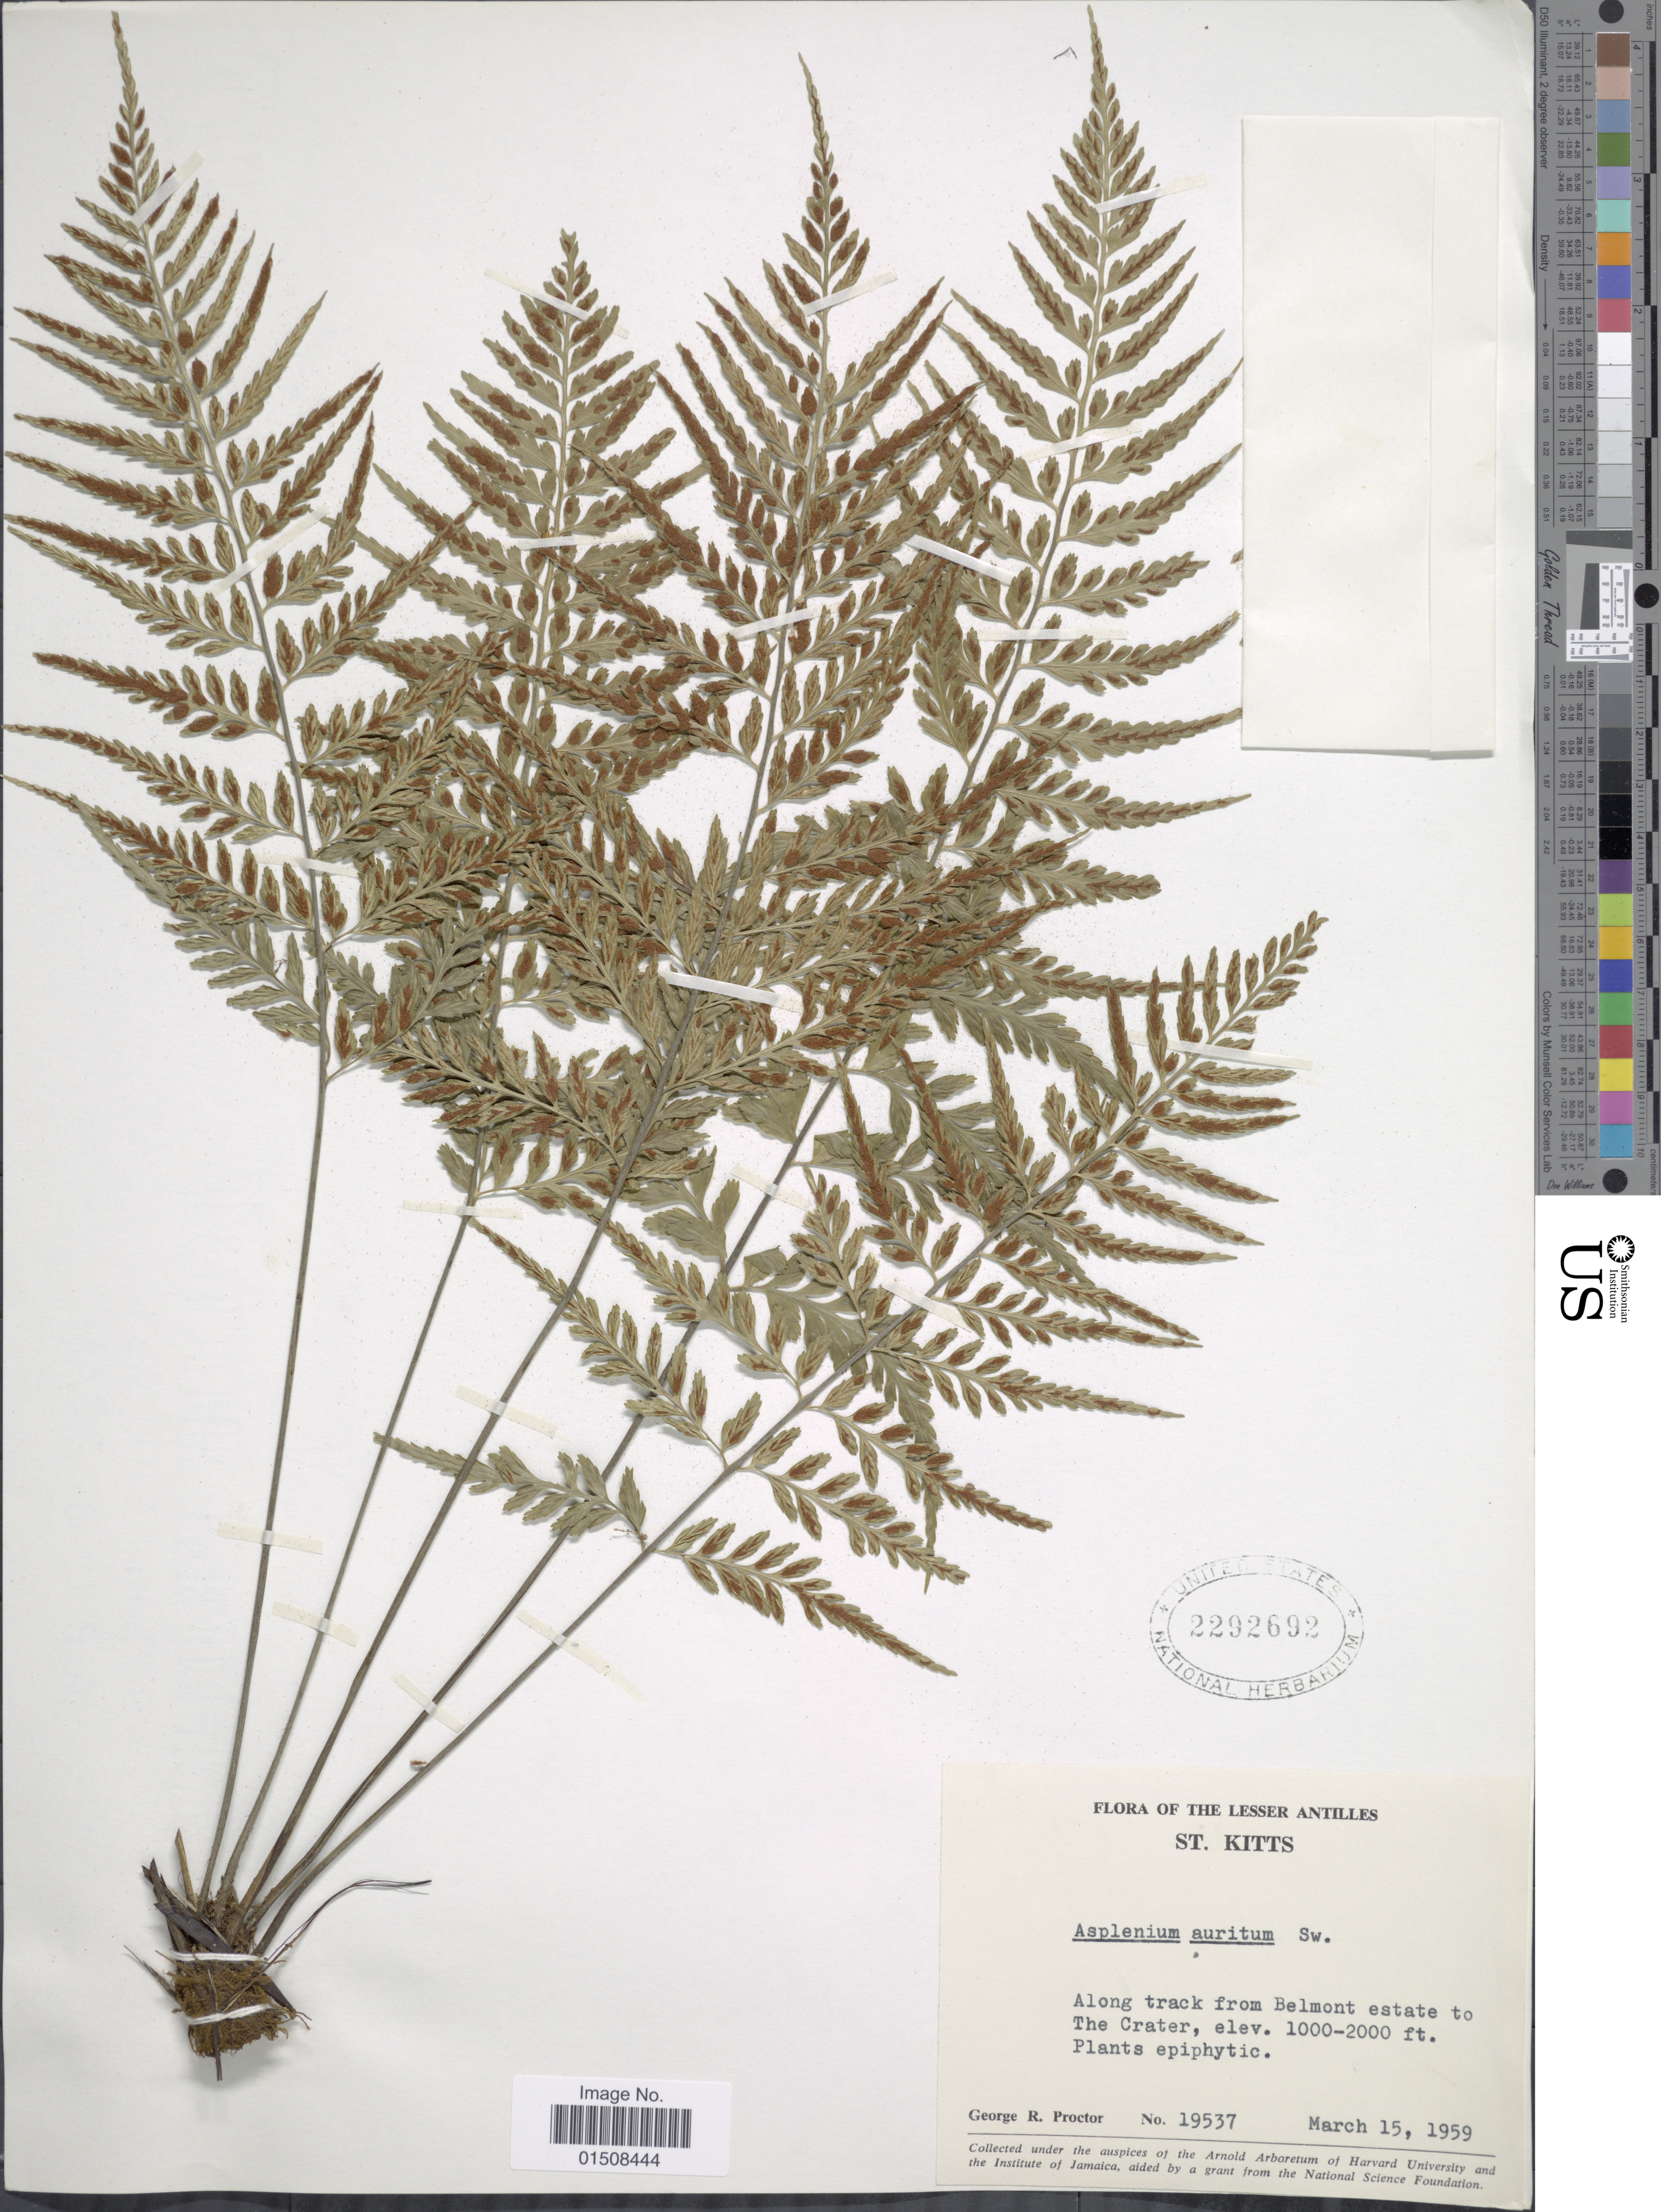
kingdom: Plantae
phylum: Tracheophyta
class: Polypodiopsida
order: Polypodiales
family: Aspleniaceae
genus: Asplenium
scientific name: Asplenium auritum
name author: Sw.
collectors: G. R. Proctor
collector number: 19537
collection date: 1959-03-15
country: St. Christopher-Nevis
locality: St. Kitts, Along track from Belmont estate to the Crater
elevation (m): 305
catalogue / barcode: US 2292692